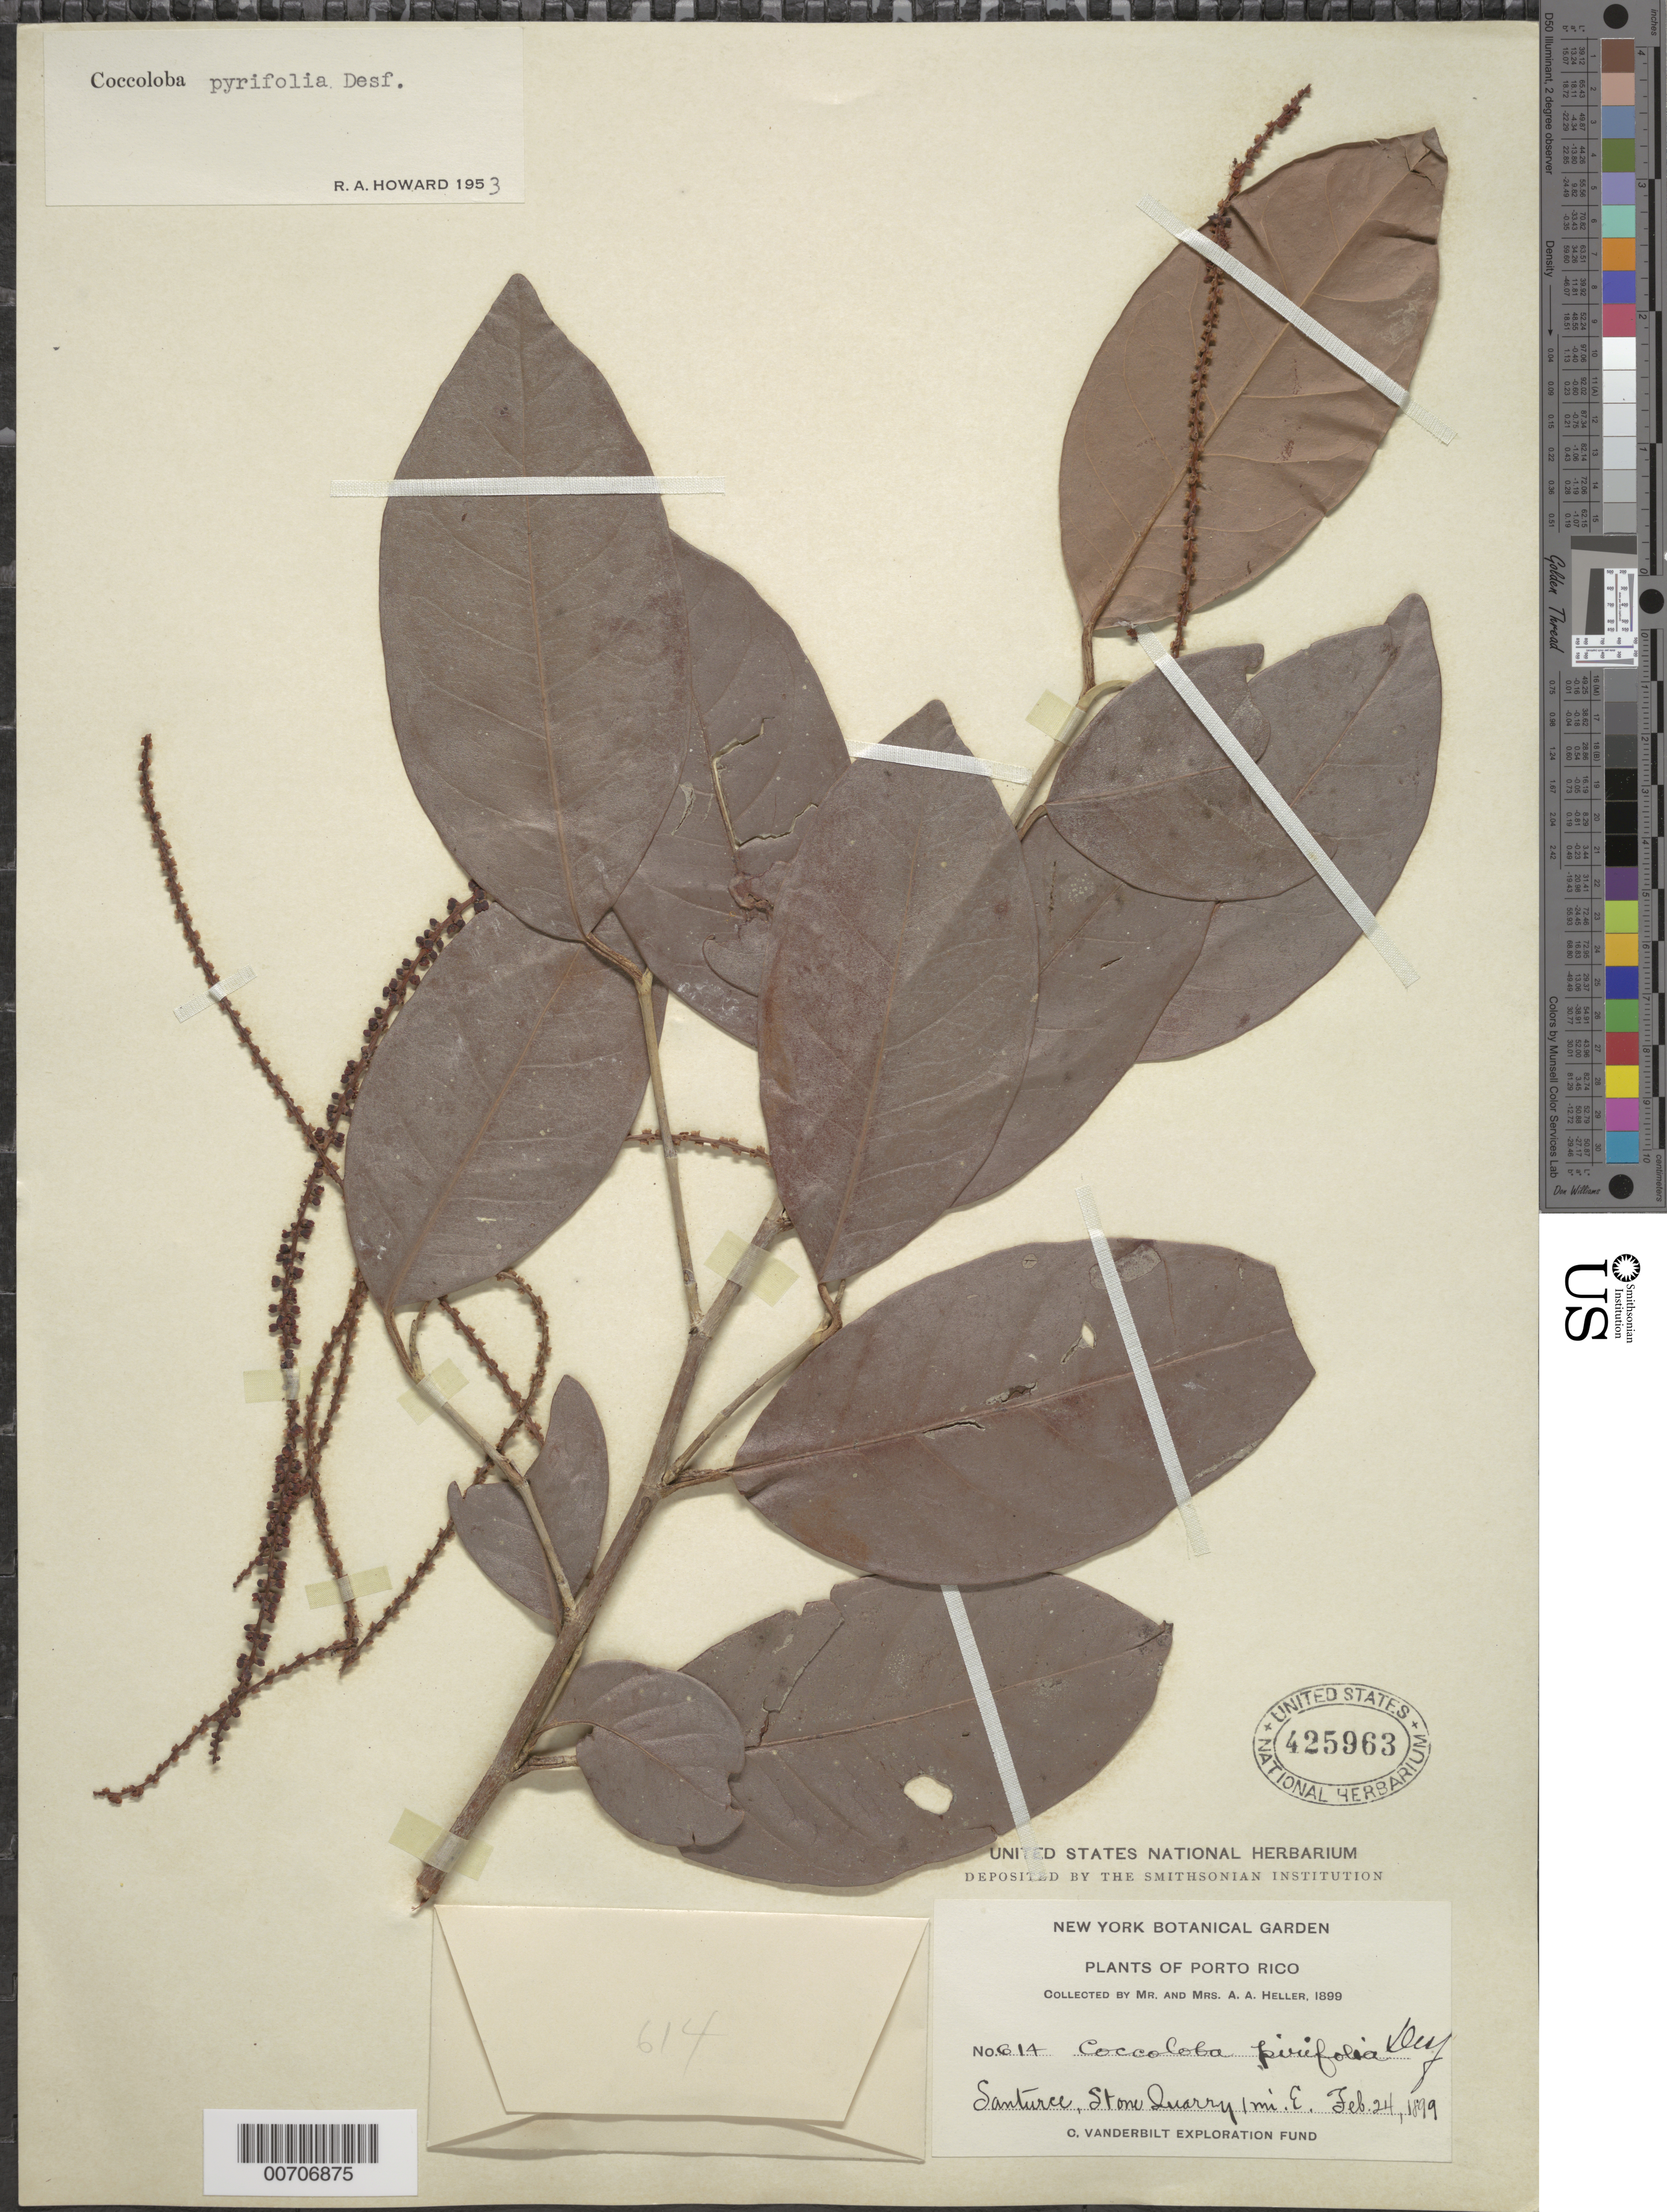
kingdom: Plantae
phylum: Tracheophyta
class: Magnoliopsida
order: Caryophyllales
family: Polygonaceae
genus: Coccoloba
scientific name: Coccoloba pyrifolia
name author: Desf.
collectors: A. A. Heller & -- Heller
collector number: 614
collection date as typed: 24 Feb 1899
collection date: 1899-02-24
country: Puerto Rico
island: Greater Antilles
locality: Santurce, Stone Quarry 1 mi E of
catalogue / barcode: US 425963